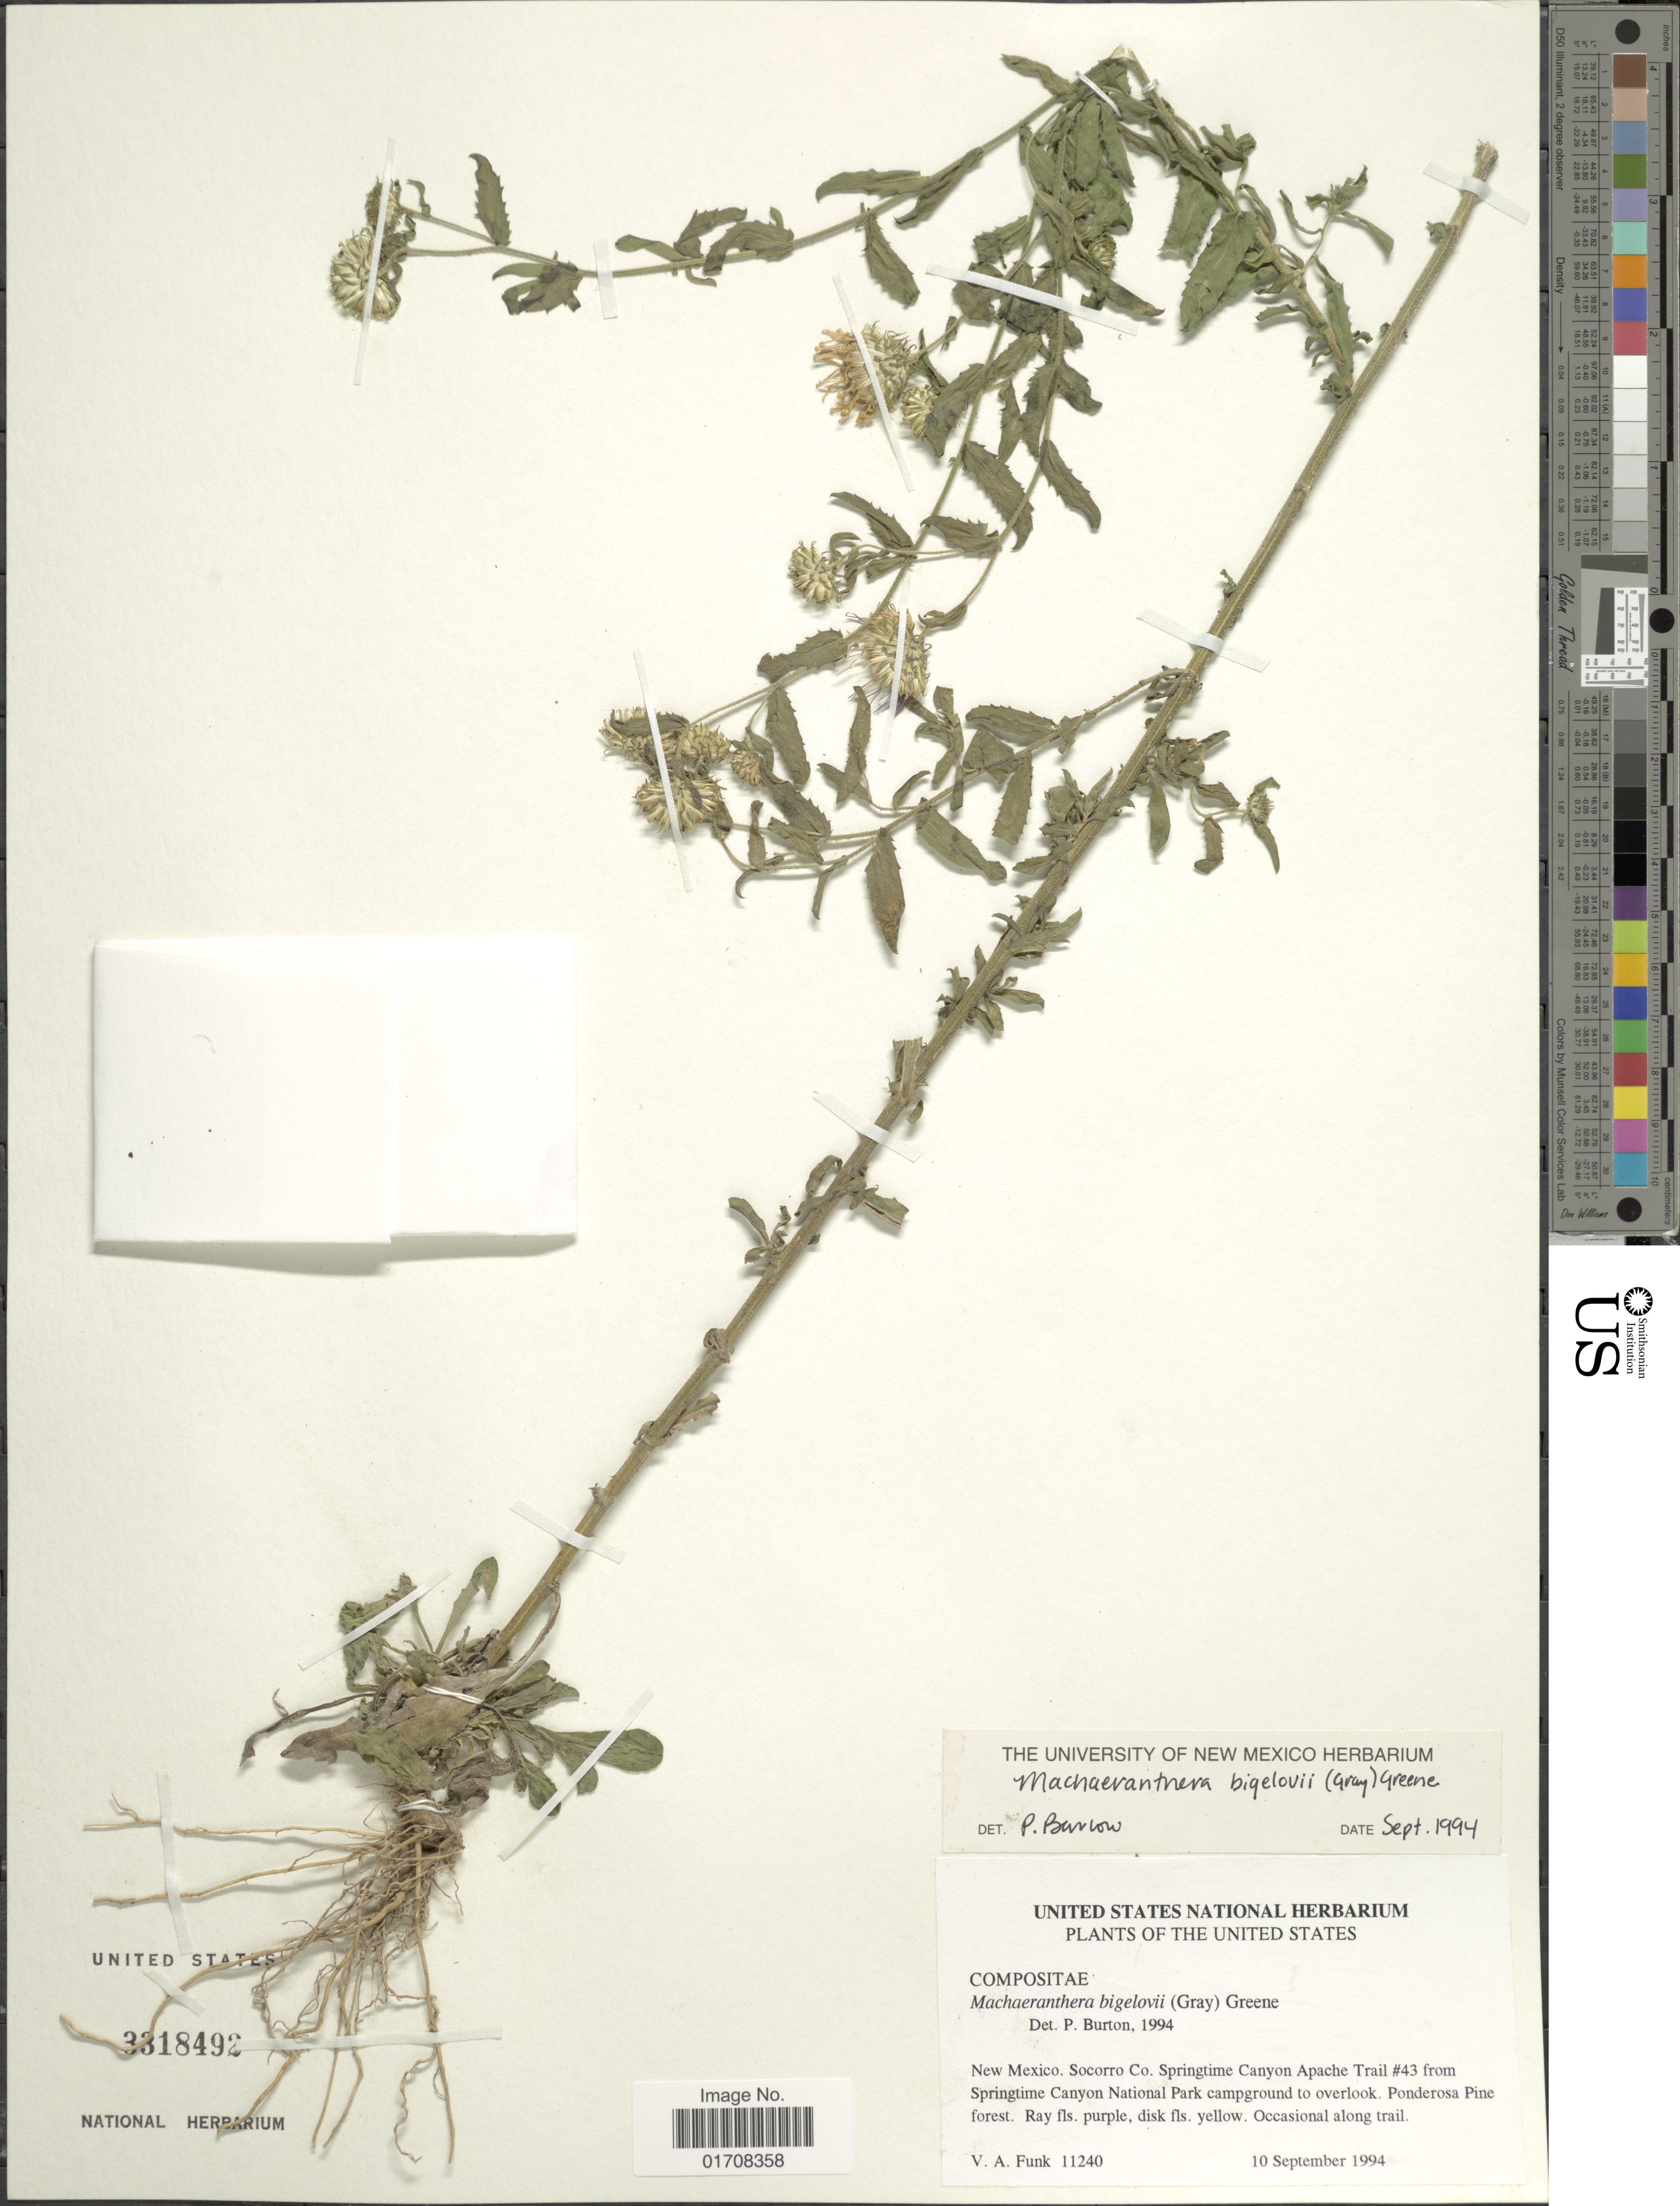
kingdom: Plantae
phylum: Tracheophyta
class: Magnoliopsida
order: Asterales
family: Asteraceae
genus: Machaeranthera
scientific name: Machaeranthera bigelovii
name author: (A. Gray) Greene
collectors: V. Funk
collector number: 11240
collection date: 1994-09-10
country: United States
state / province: New Mexico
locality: United States, Socorro Co. Springtime Canyon Apache Trail #43 from Springtime Canyon National Park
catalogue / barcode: US 3318492